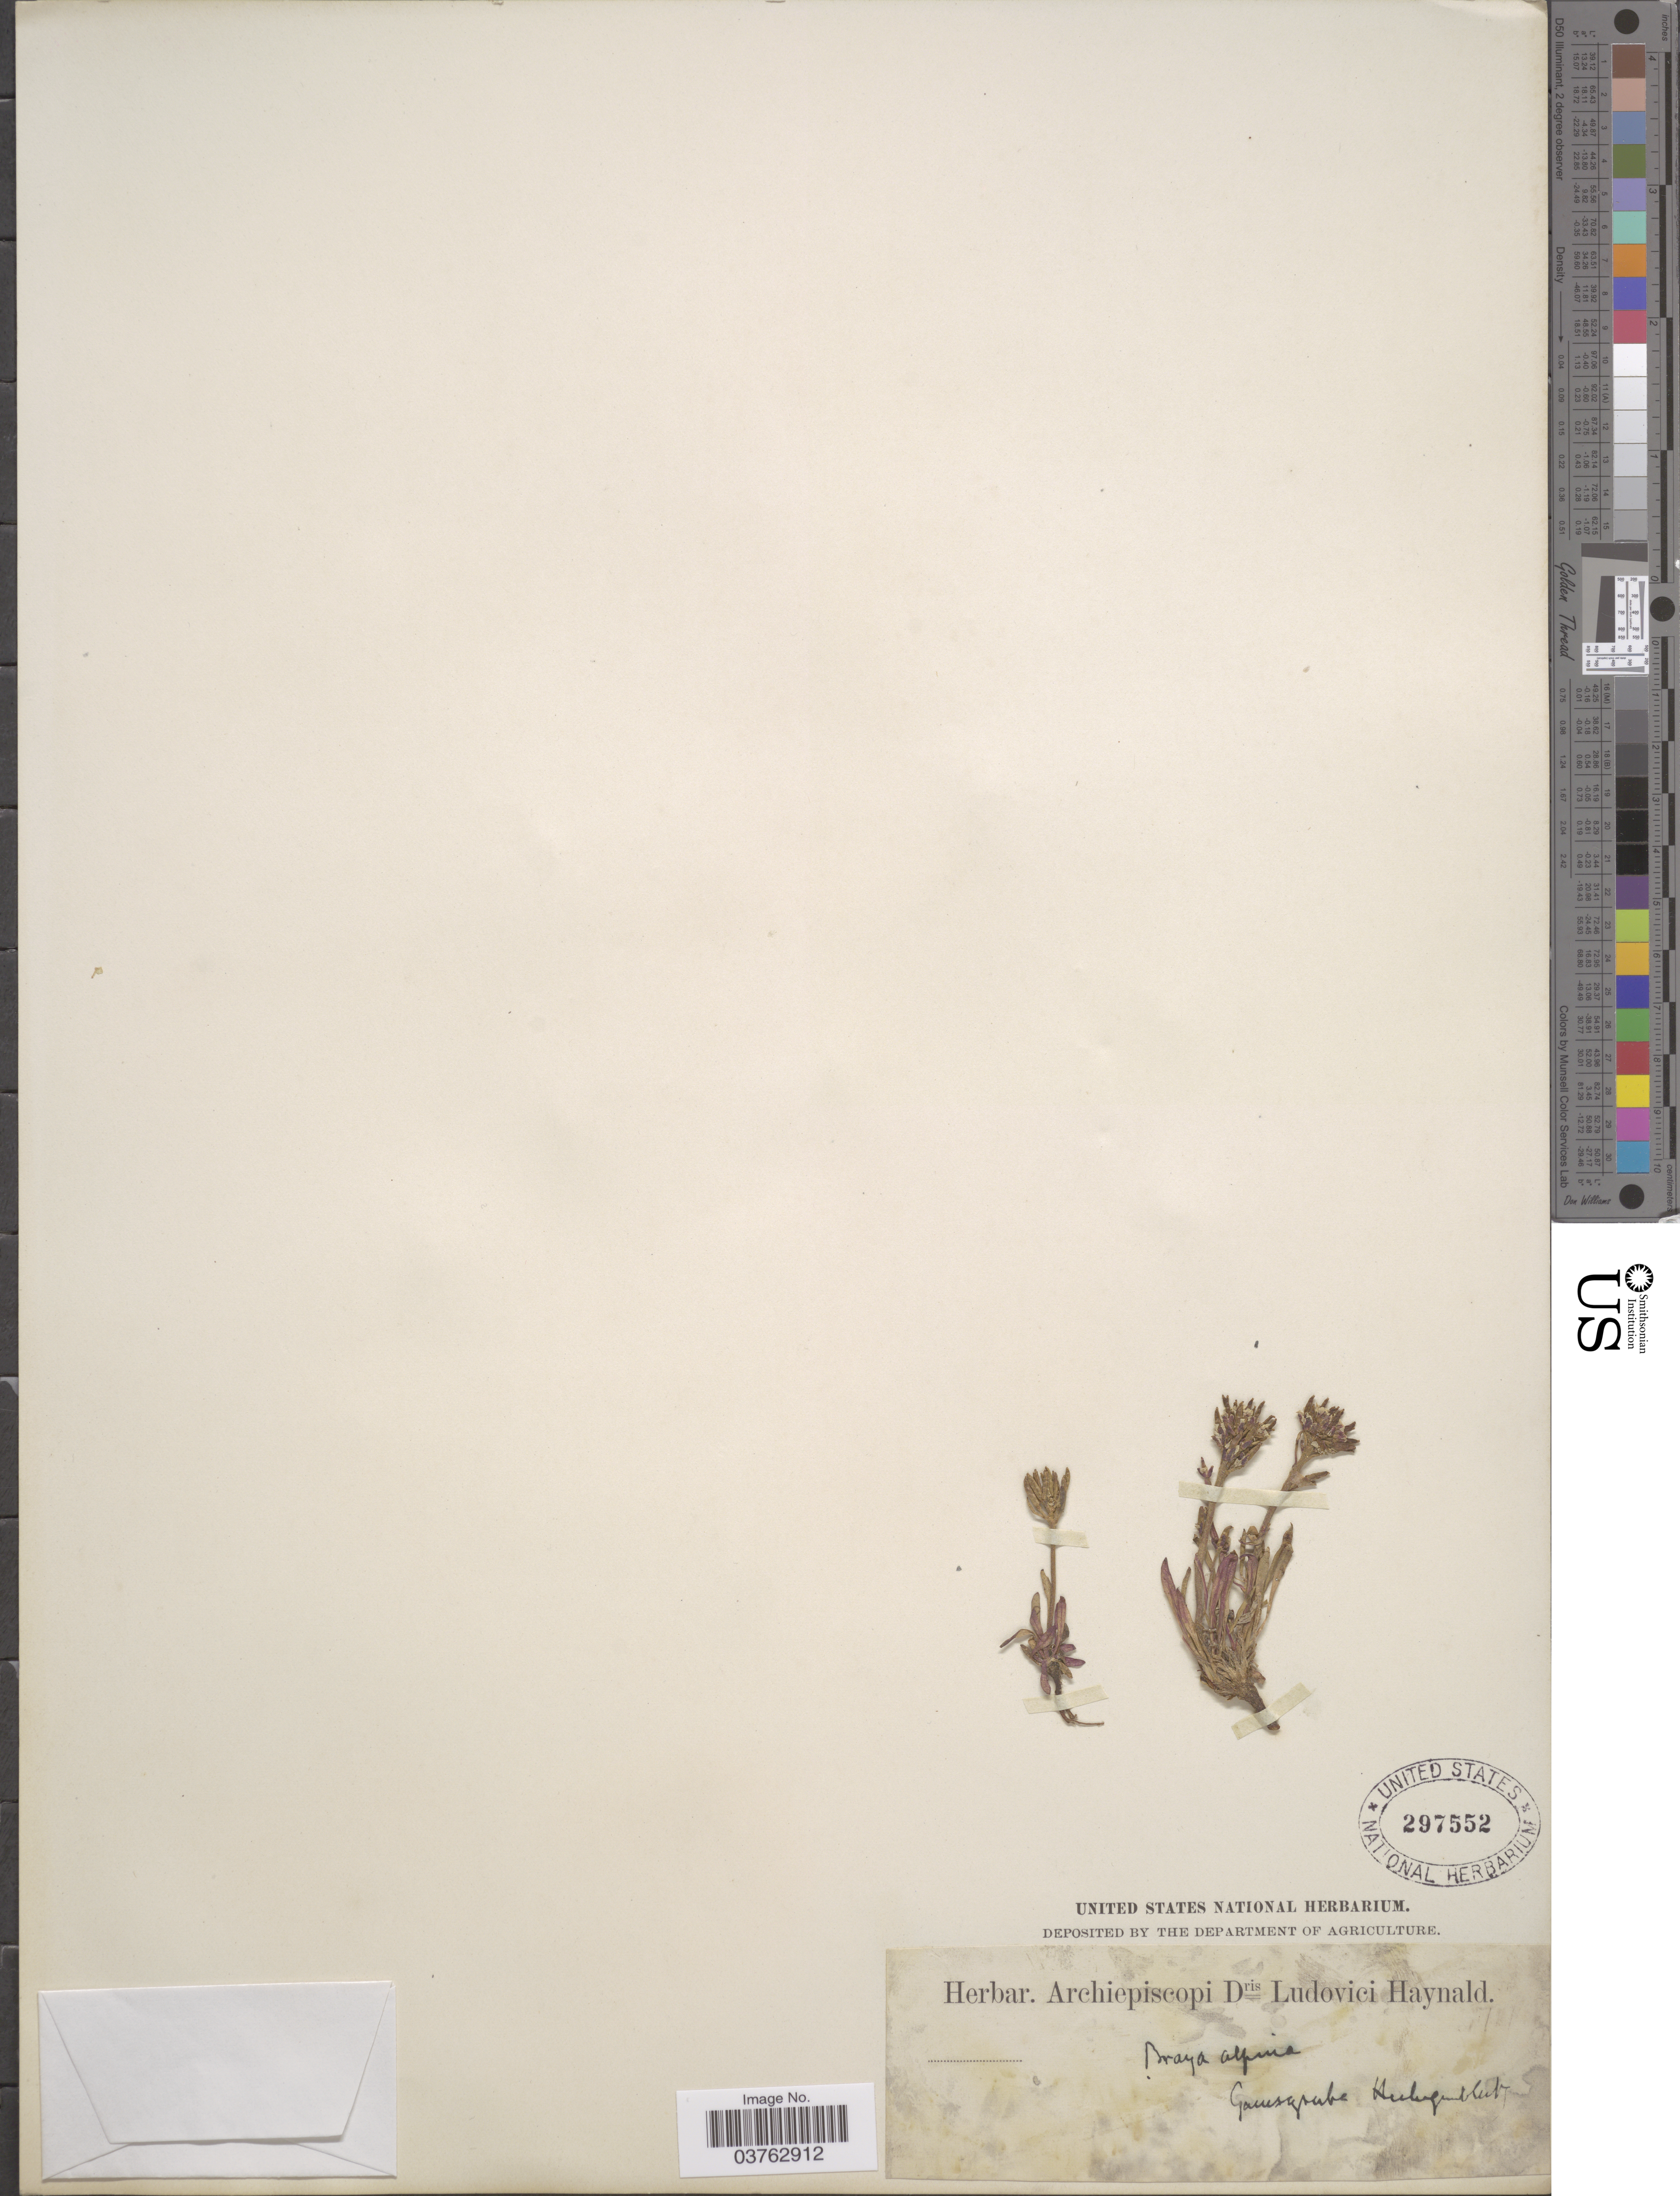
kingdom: Plantae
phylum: Tracheophyta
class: Magnoliopsida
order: Brassicales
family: Brassicaceae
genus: Braya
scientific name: Braya alpina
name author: Sternb. & Hoppe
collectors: Ex Herb. Archiepiscopi Dris Ludovici Haynald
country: Austria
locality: Gamsgrube Heiligenblut.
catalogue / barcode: US 297552